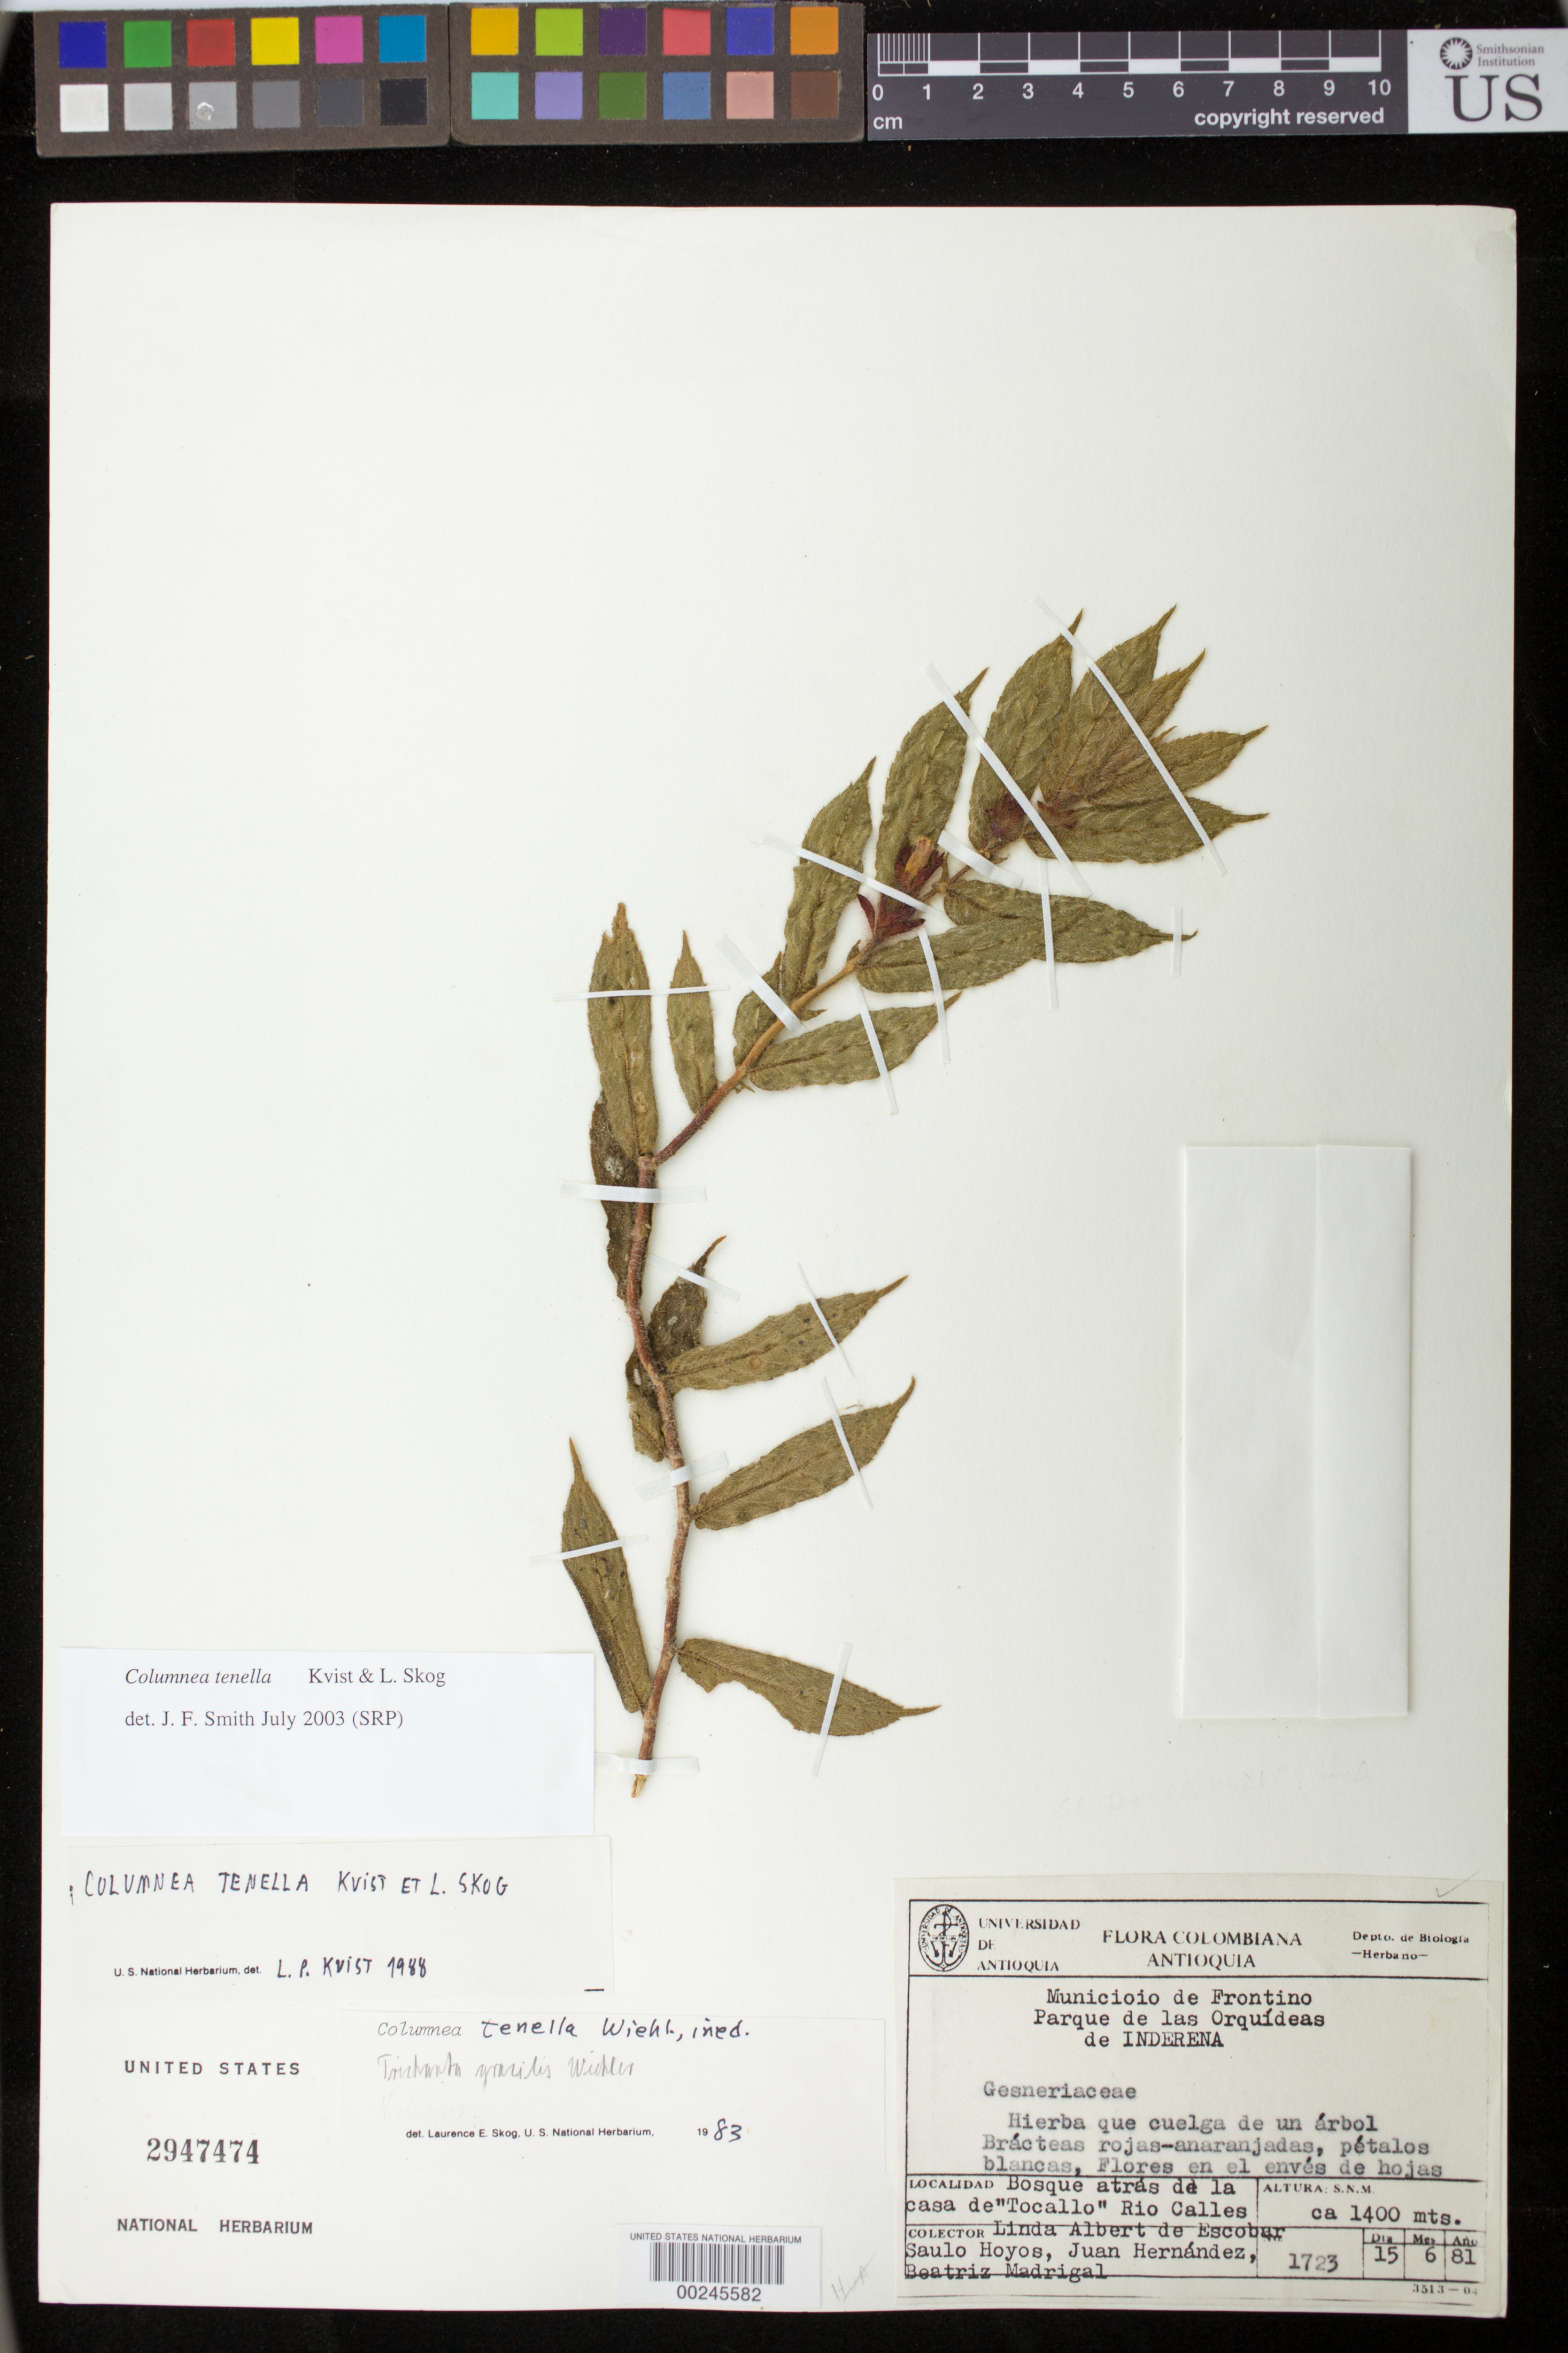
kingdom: Plantae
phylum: Tracheophyta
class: Magnoliopsida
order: Lamiales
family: Gesneriaceae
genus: Columnea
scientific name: Columnea tenella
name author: L.P. Kvist & L.E. Skog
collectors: L. K. de Escobar, S. Hoyos, J. Hernandez & B. E. Madrigal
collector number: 1723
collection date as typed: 15 Jun 1981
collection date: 1981-06-15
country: Colombia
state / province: Antioquia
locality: Mun. of Frontino Parque de Las Orquideas de Inderena, forest behind La Casa de "Tocallo" Rio Calles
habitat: Forest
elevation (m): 1400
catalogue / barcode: US 2947474